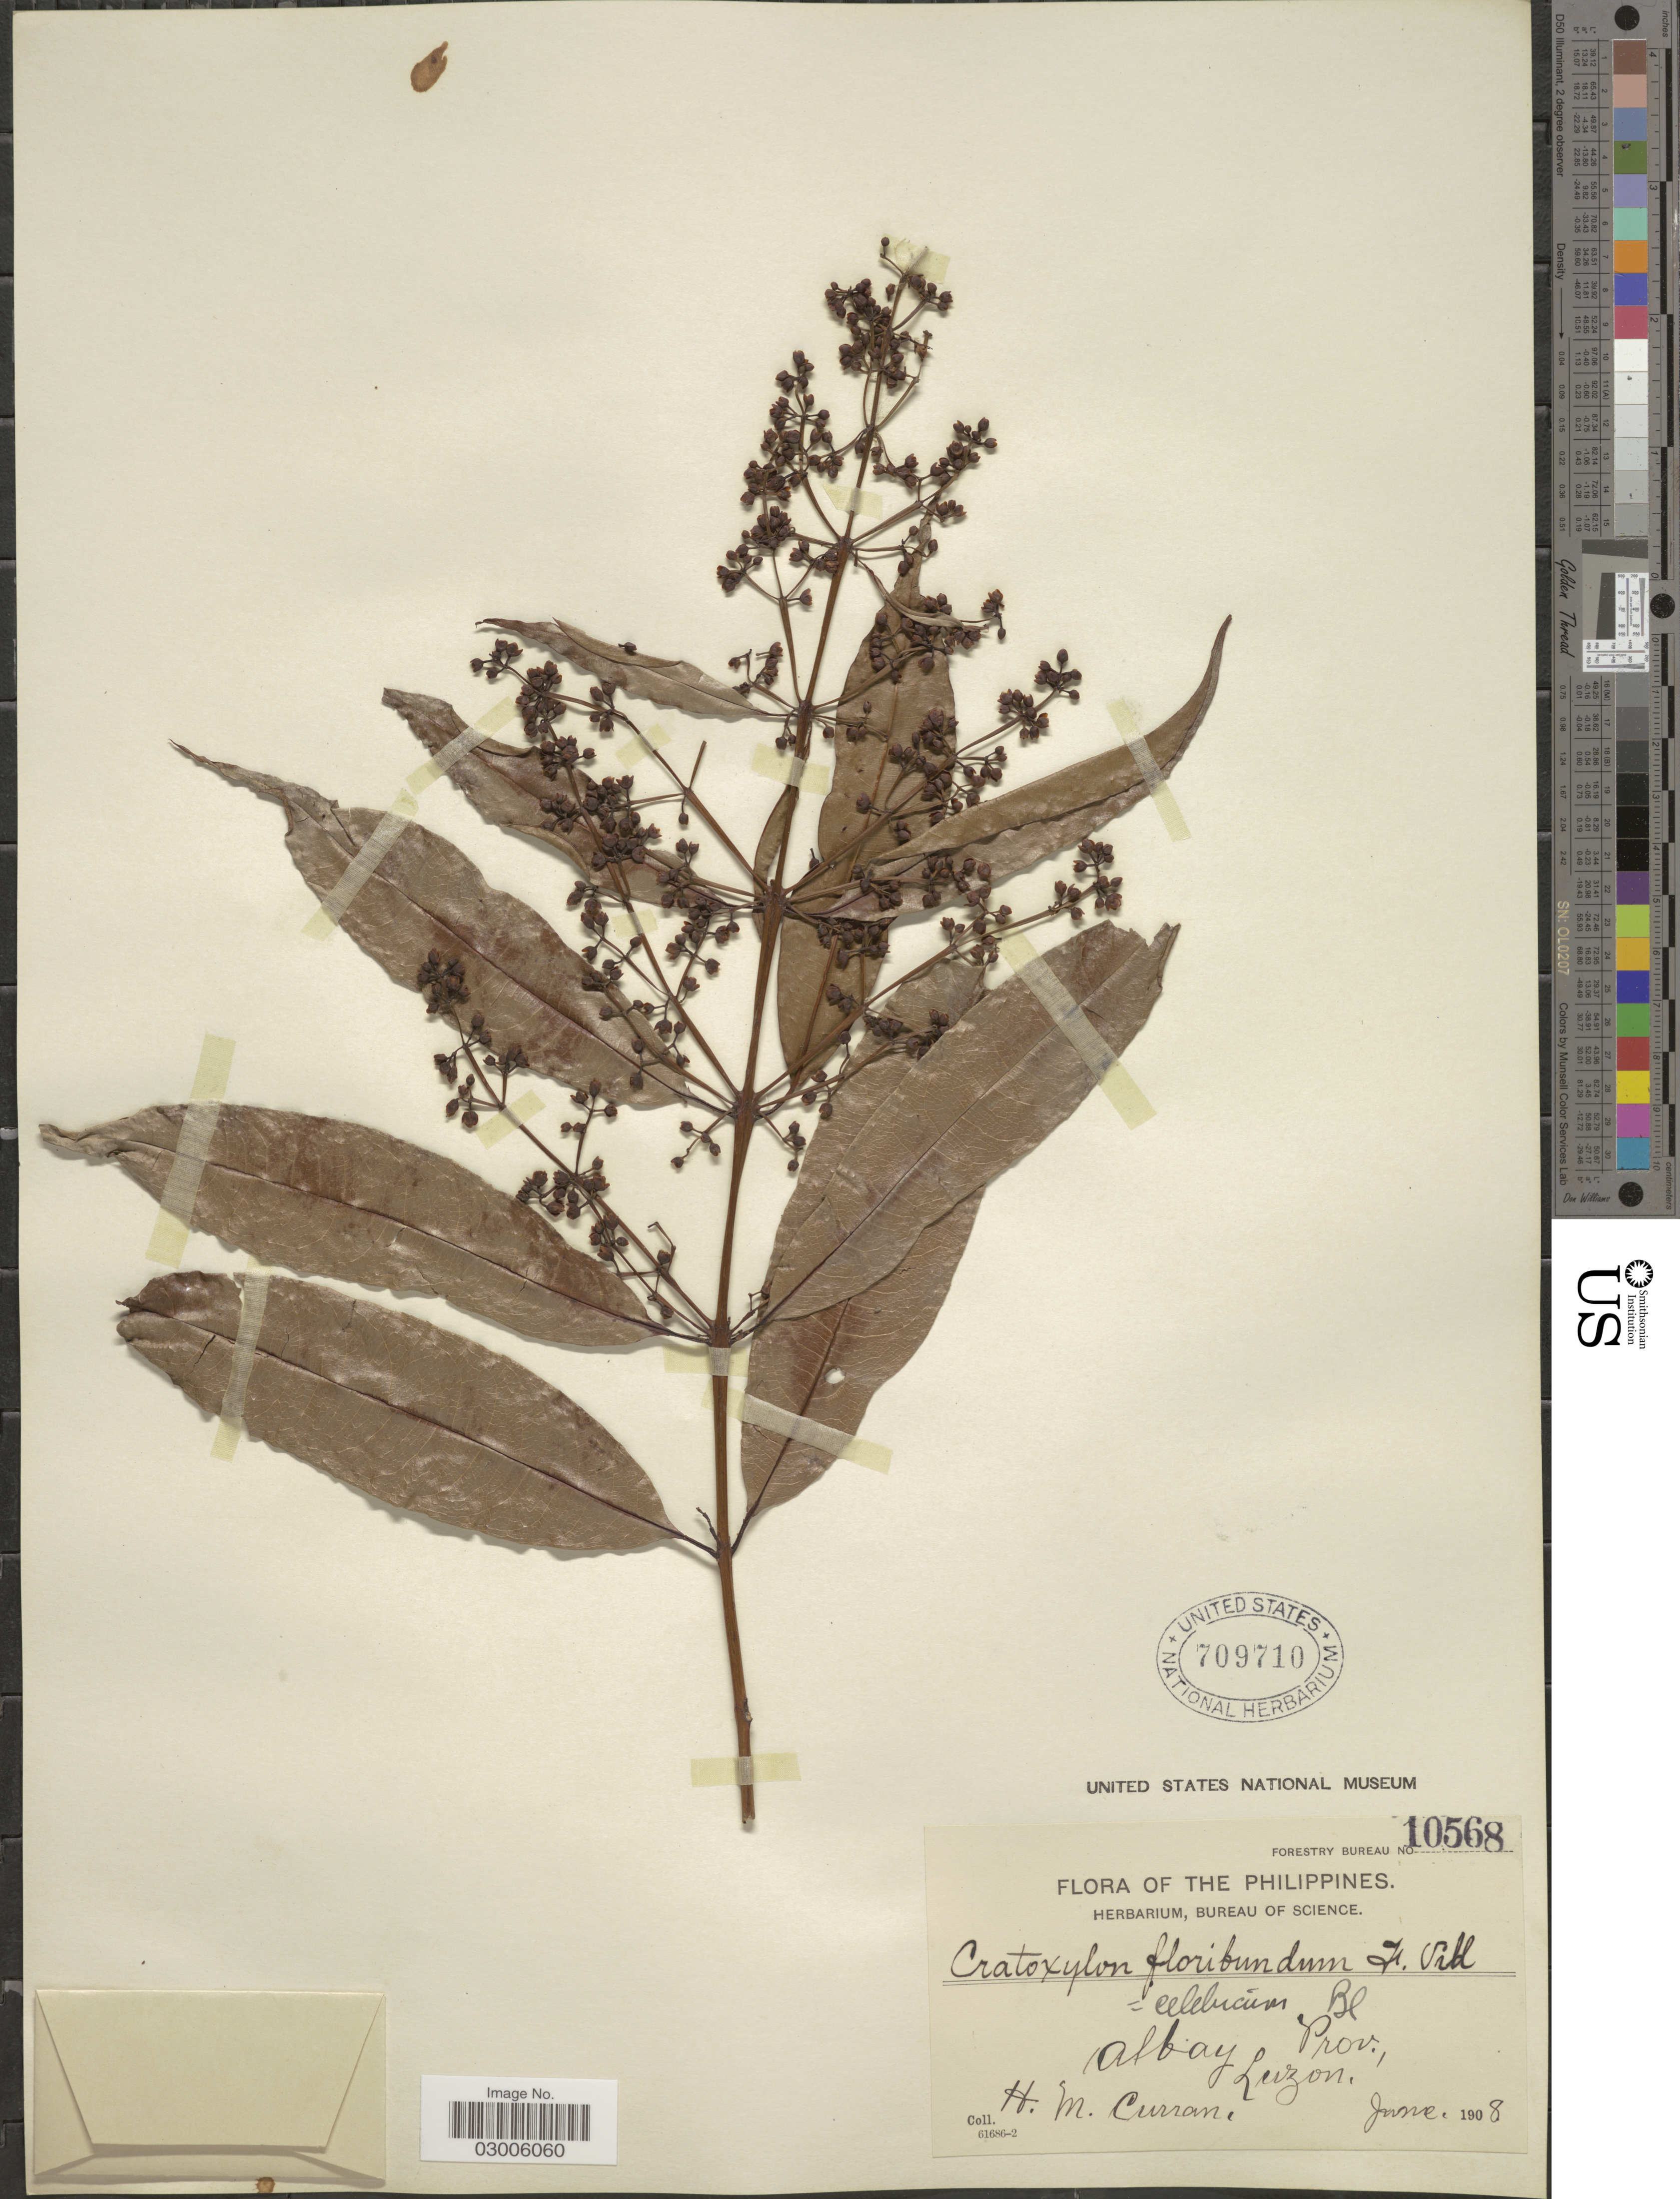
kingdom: Plantae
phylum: Tracheophyta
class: Magnoliopsida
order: Malpighiales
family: Hypericaceae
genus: Cratoxylum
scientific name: Cratoxylum celebicum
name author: Blume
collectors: H. M. Curran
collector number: Forestry Bureau 10568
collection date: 1908-06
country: Philippines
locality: Albay Prov., Luzon.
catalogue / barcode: US 709710